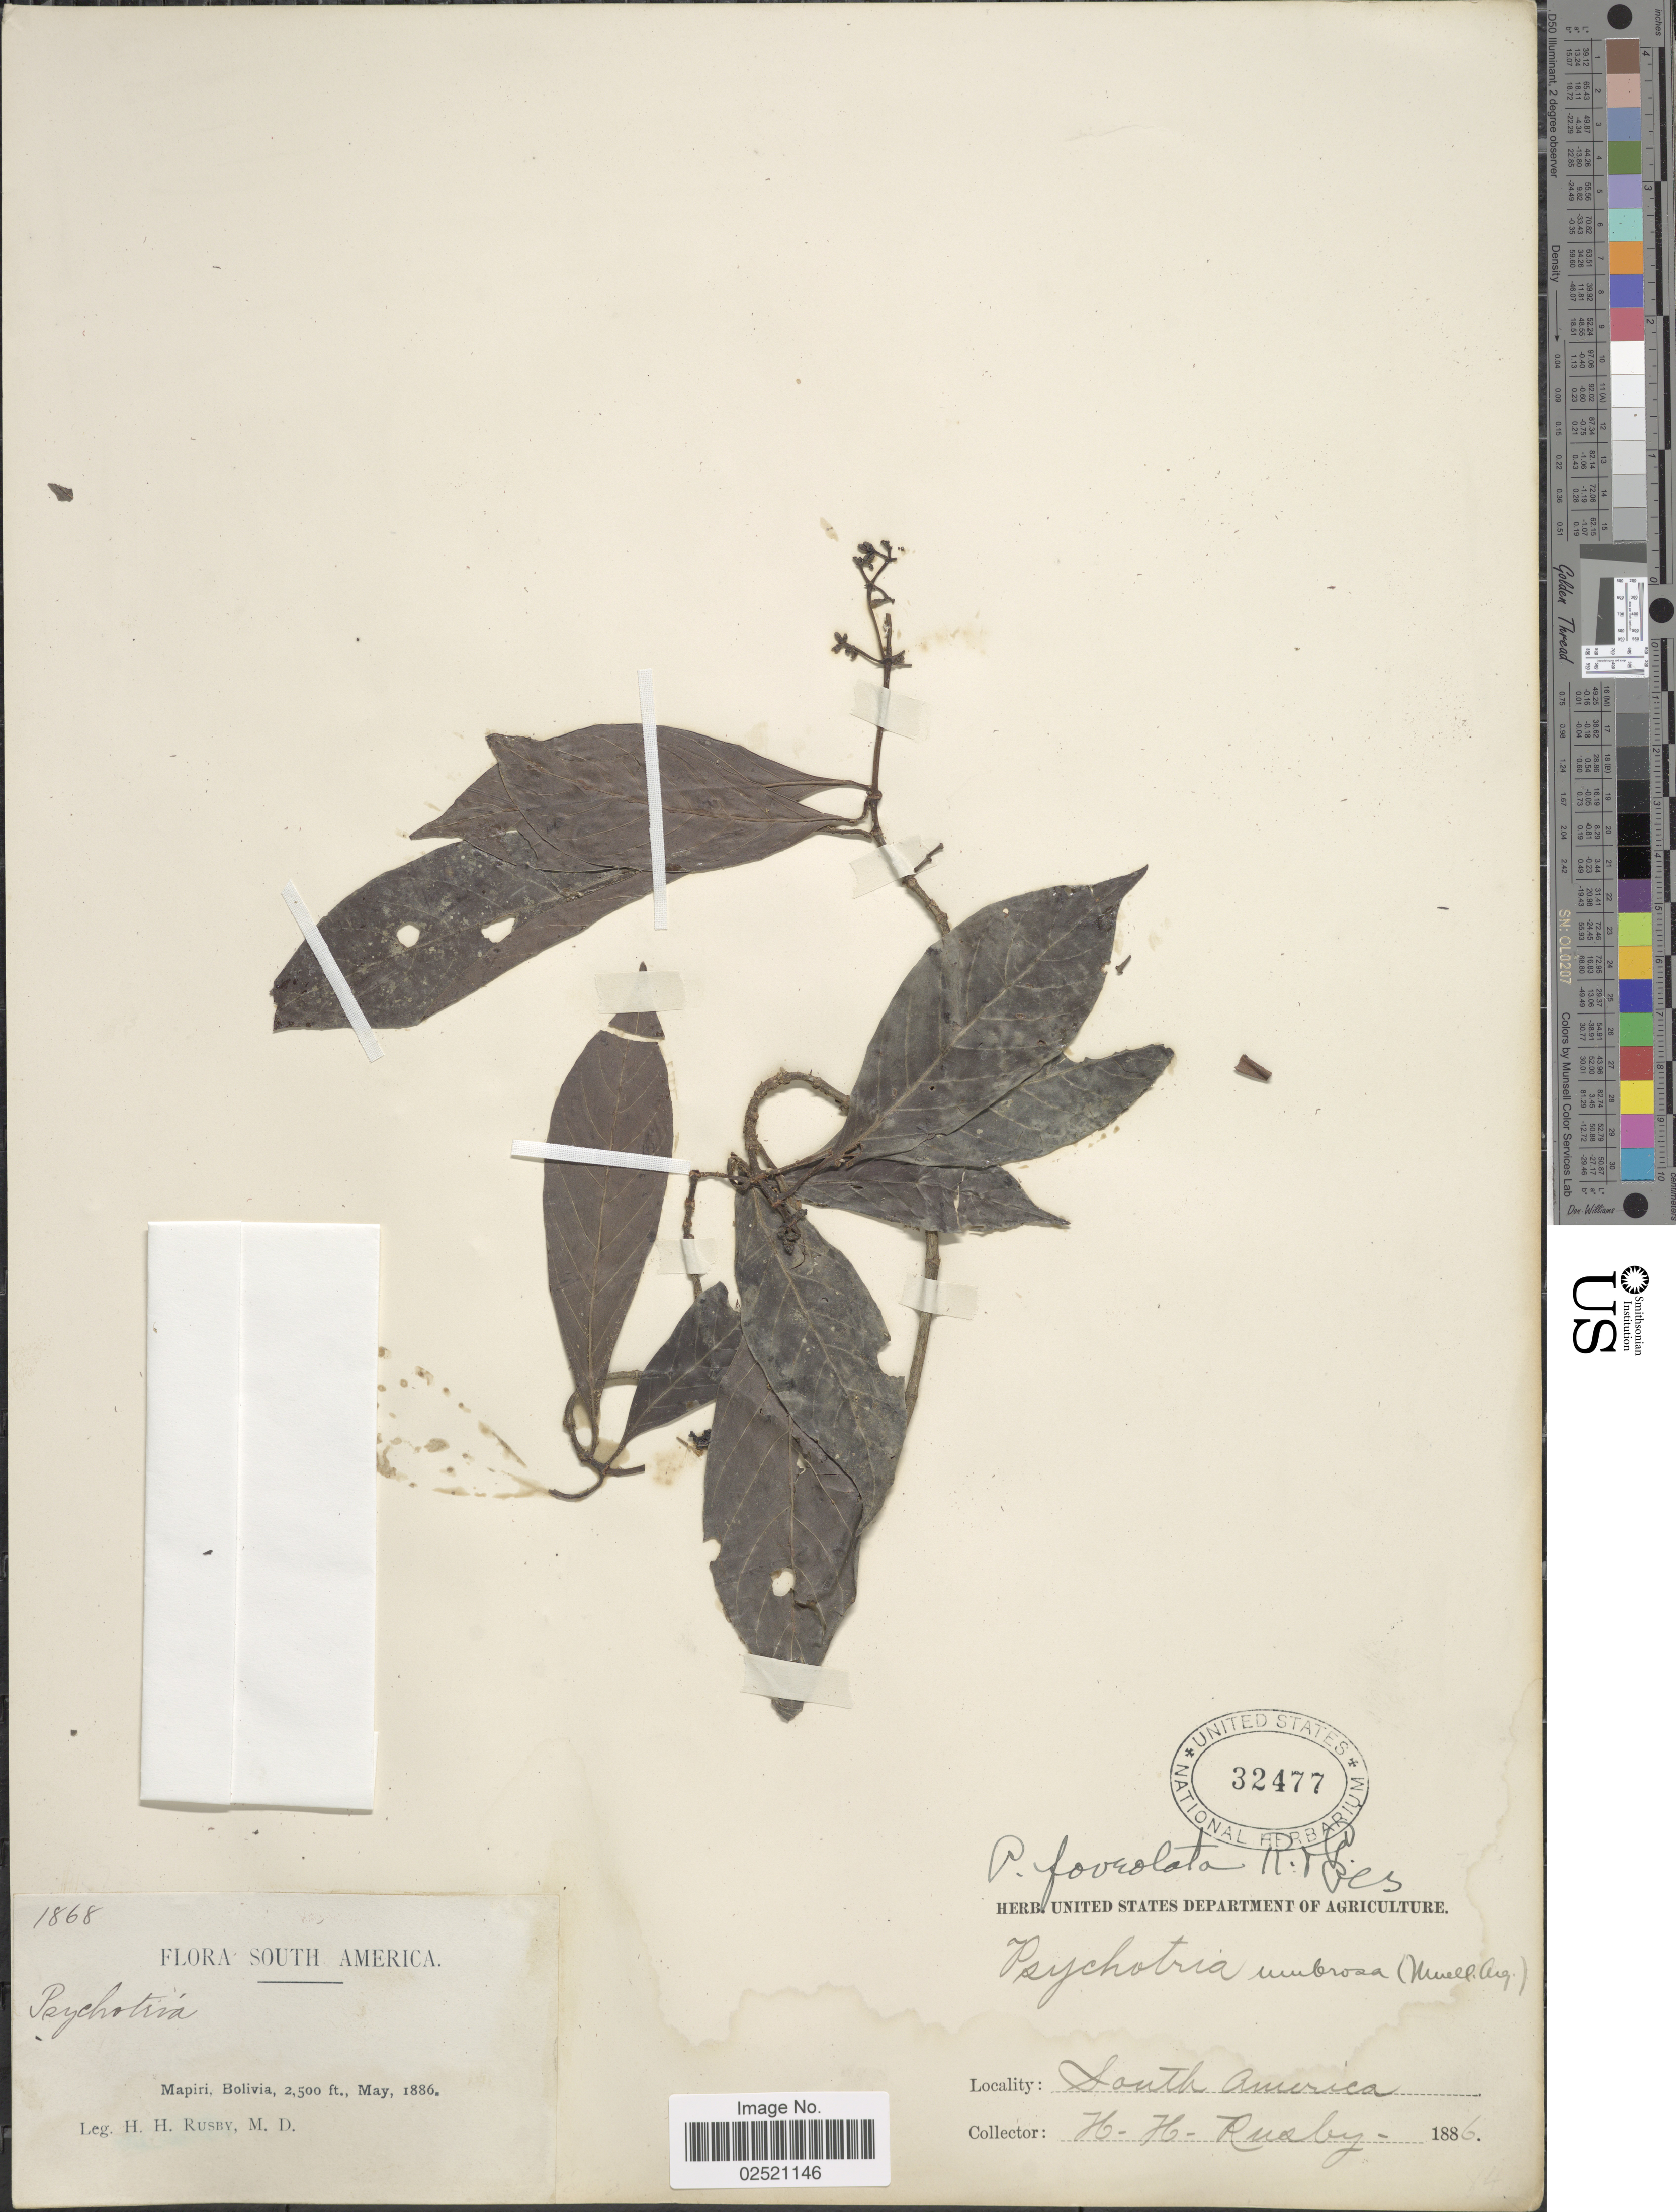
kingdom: Plantae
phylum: Tracheophyta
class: Magnoliopsida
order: Gentianales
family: Rubiaceae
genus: Psychotria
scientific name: Psychotria carthagenensis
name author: Jacq.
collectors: H. H. Rusby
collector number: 1868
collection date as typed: May, 1886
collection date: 1886-05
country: Bolivia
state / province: La Páz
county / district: Larecaja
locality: Mapiri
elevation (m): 762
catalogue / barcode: US 32477